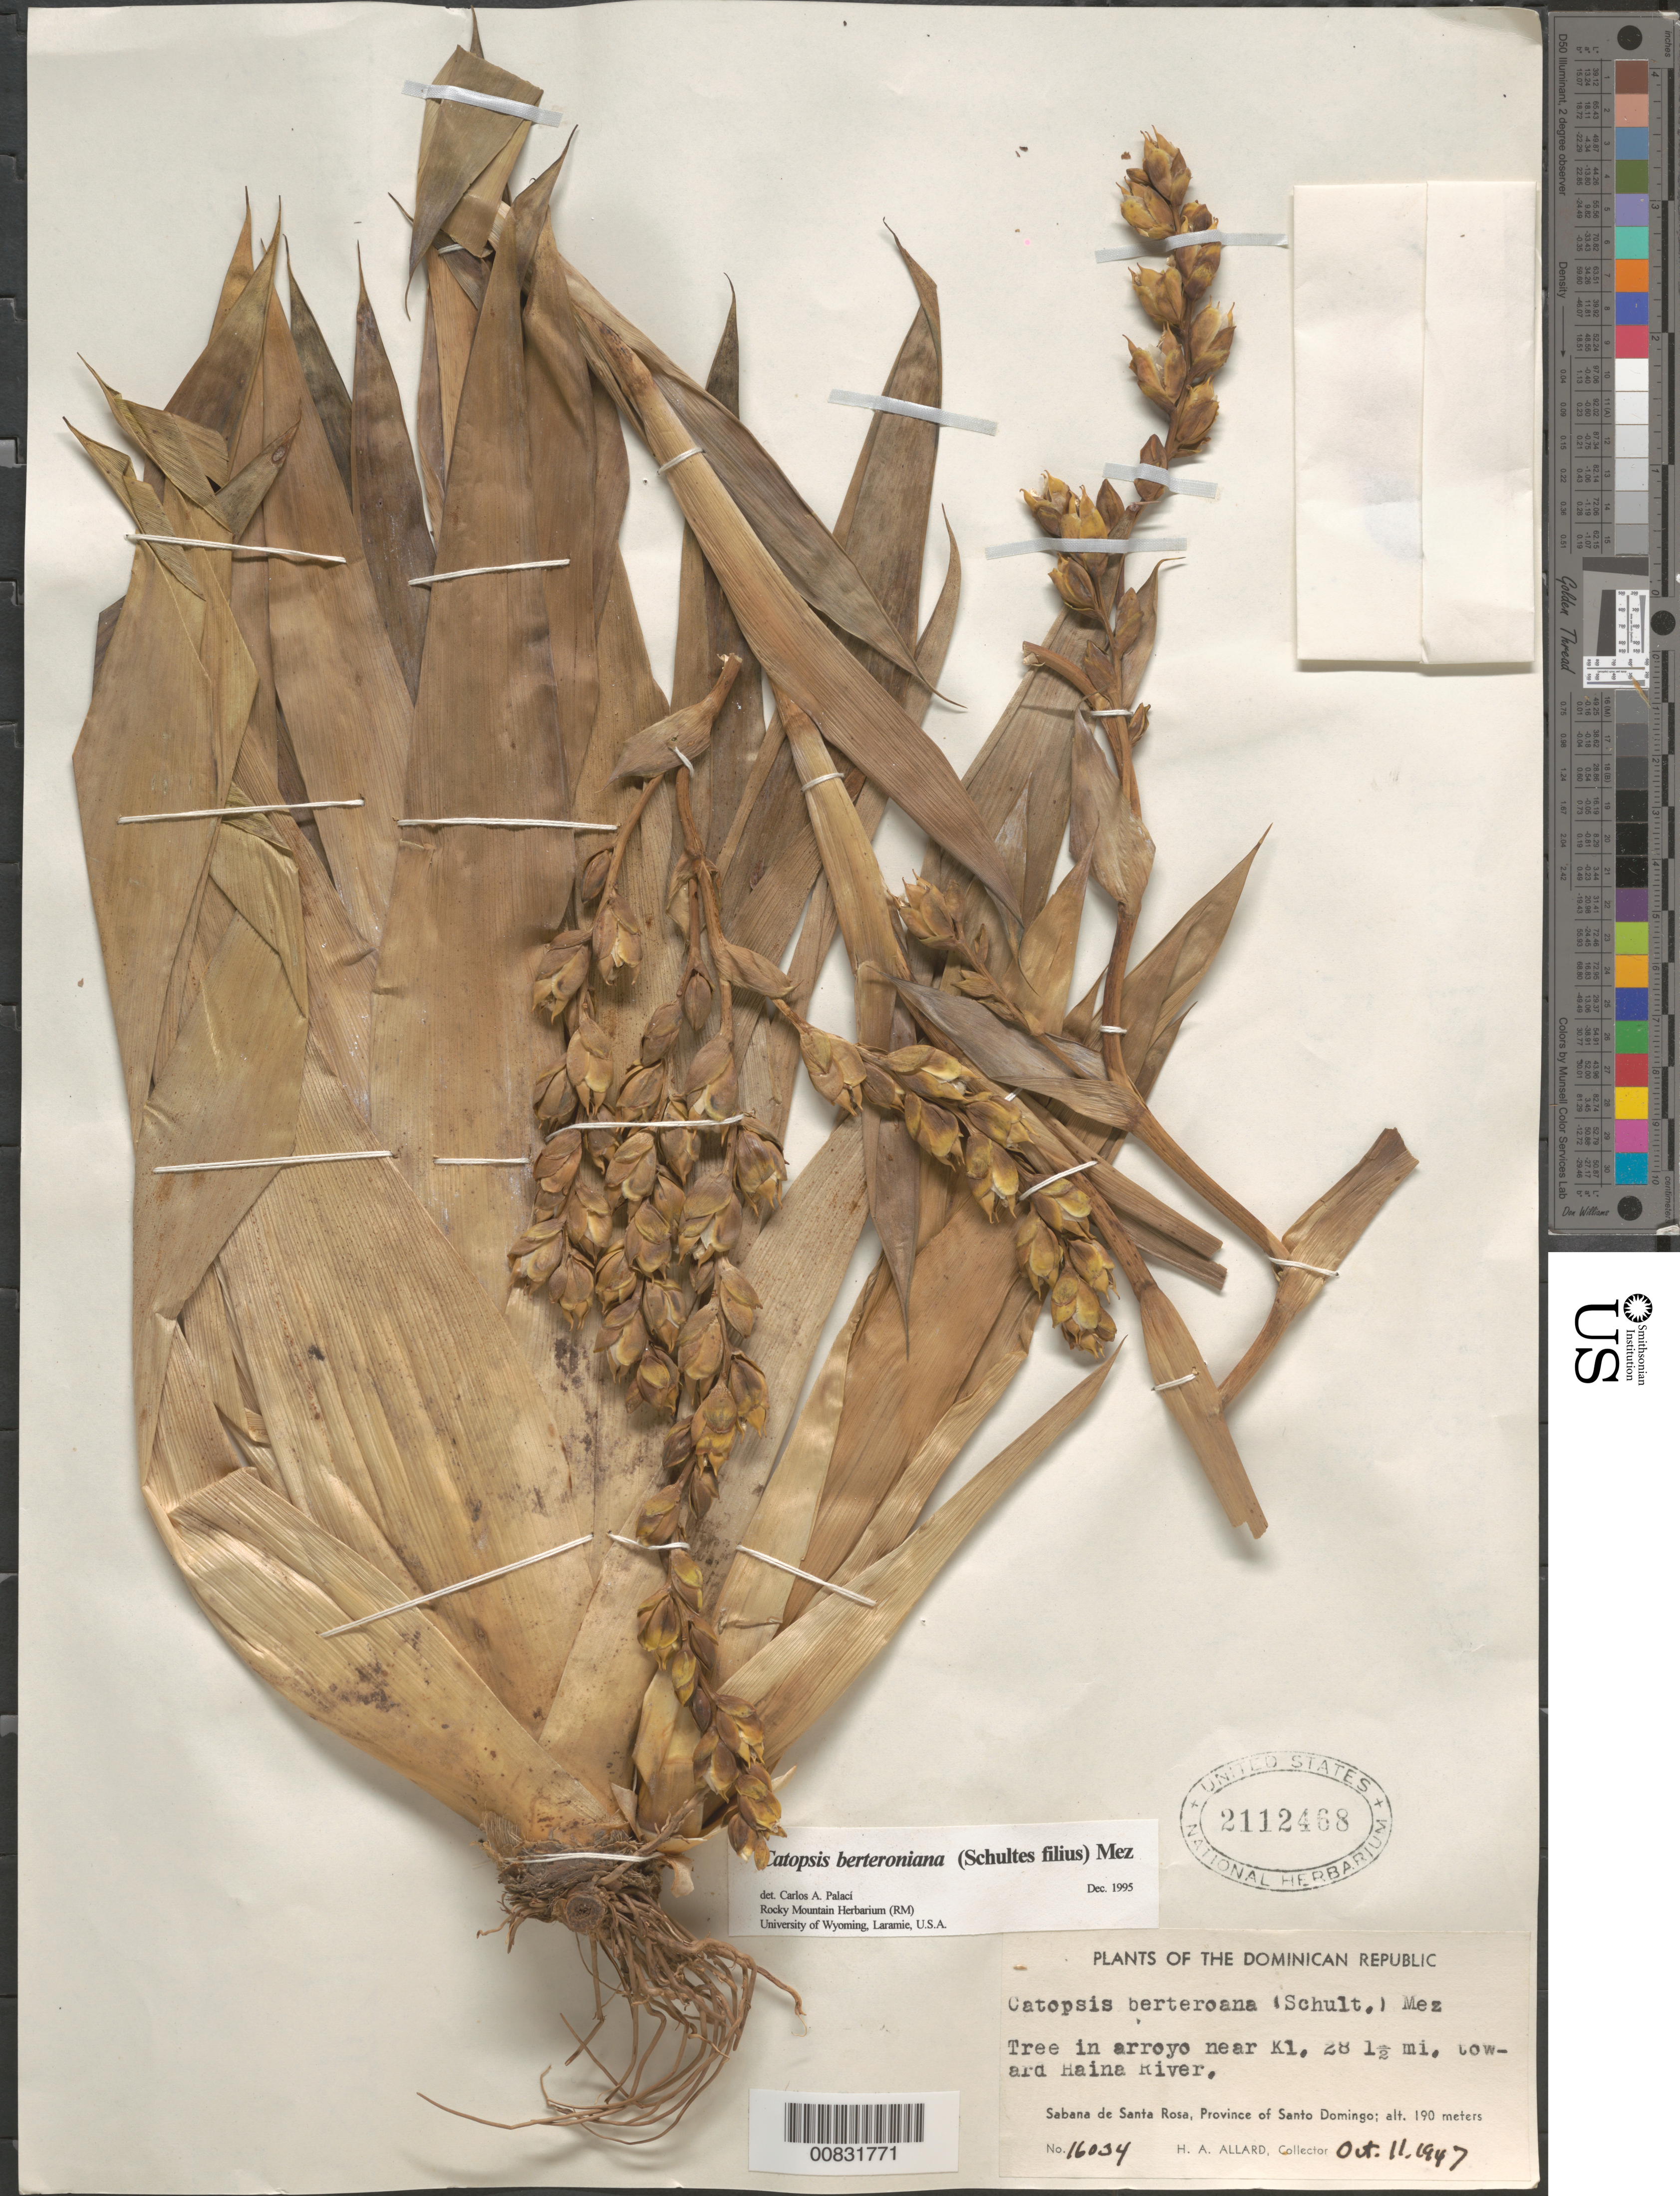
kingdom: Plantae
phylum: Tracheophyta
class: Liliopsida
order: Poales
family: Bromeliaceae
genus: Catopsis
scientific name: Catopsis berteroniana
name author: (Schult. & Schult. f.) Mez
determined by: Palací, C. A., (RM), University of Wyoming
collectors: H. A. Allard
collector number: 16034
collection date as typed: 11 Oct 1947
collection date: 1947-10-11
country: Dominican Republic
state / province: Distrito Nacional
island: Hispaniola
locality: Sabana de Santa Rosa. Near K1, 28½ mi., toward Haina River.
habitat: Tree in arroyo.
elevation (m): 190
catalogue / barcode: US 2112468